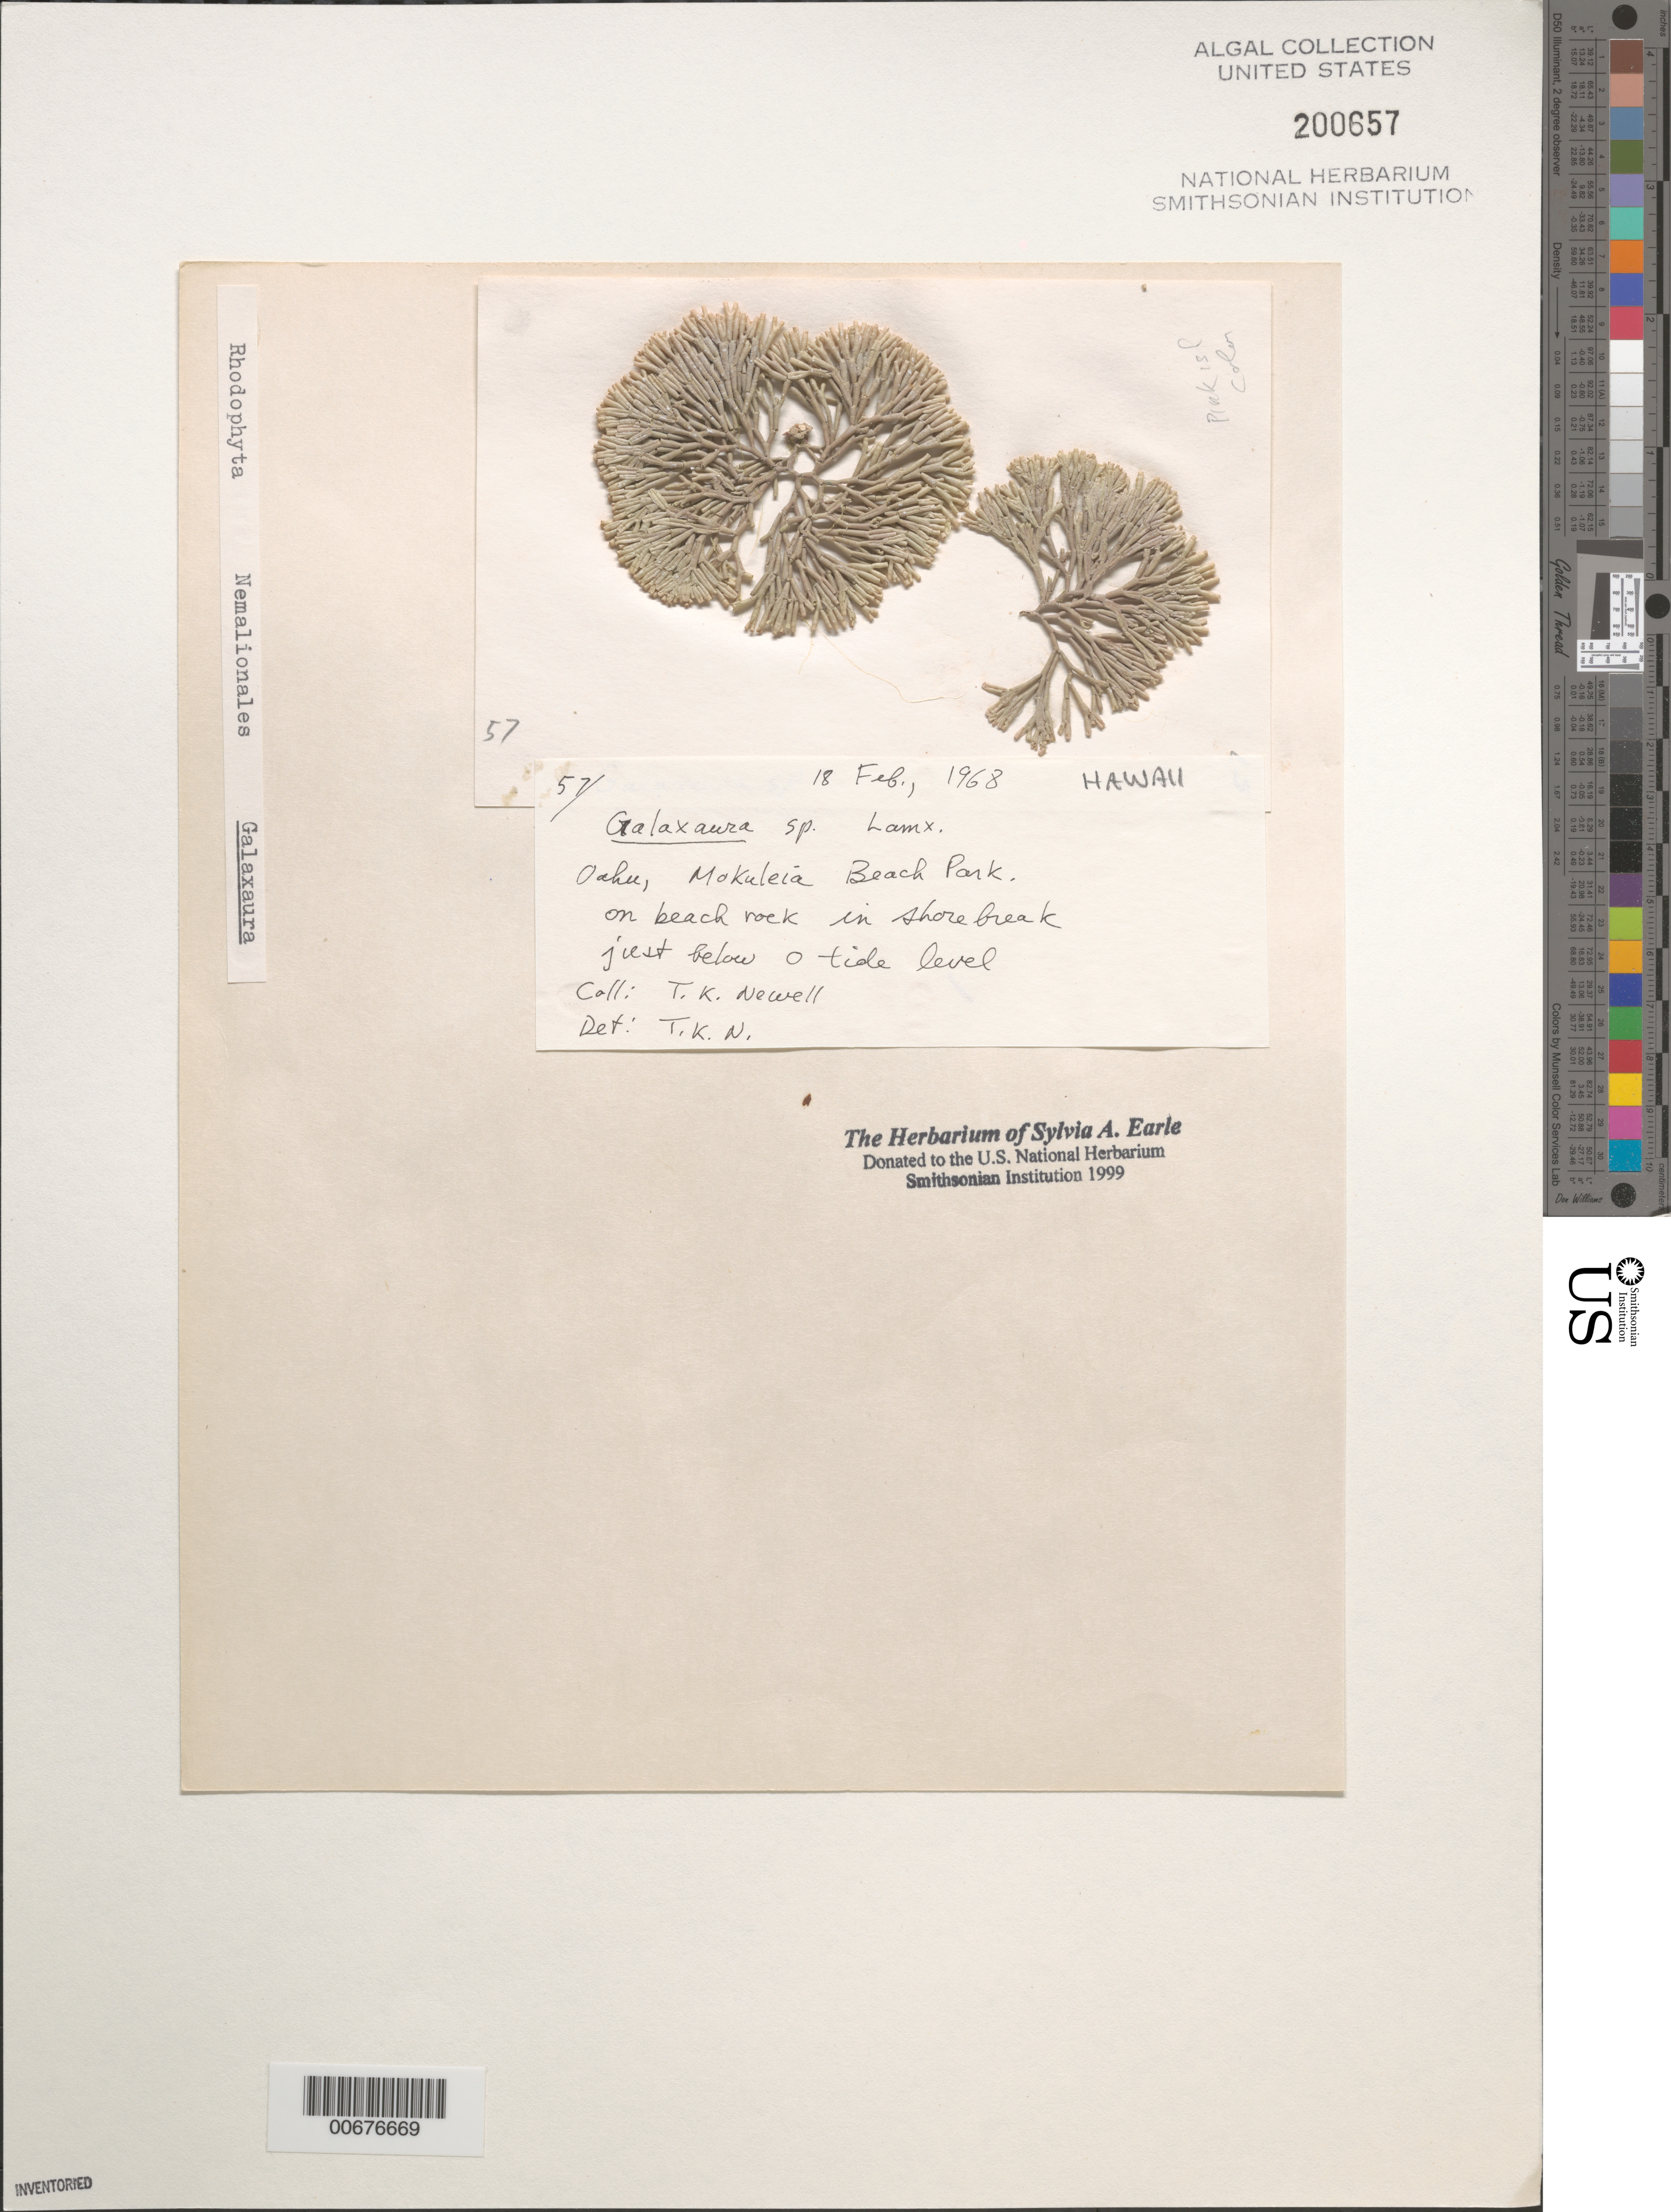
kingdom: Plantae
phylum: Rhodophyta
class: Florideophyceae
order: Nemaliales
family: Galaxauraceae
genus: Galaxaura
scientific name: Galaxaura sp.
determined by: Newell, Thomas K.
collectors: T. K. Newell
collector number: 57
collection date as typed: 18 Feb 1968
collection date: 1968-02-18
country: United States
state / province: Hawaii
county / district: Honolulu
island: Oahu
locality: Mokuleia Beach Park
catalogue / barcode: US 200657